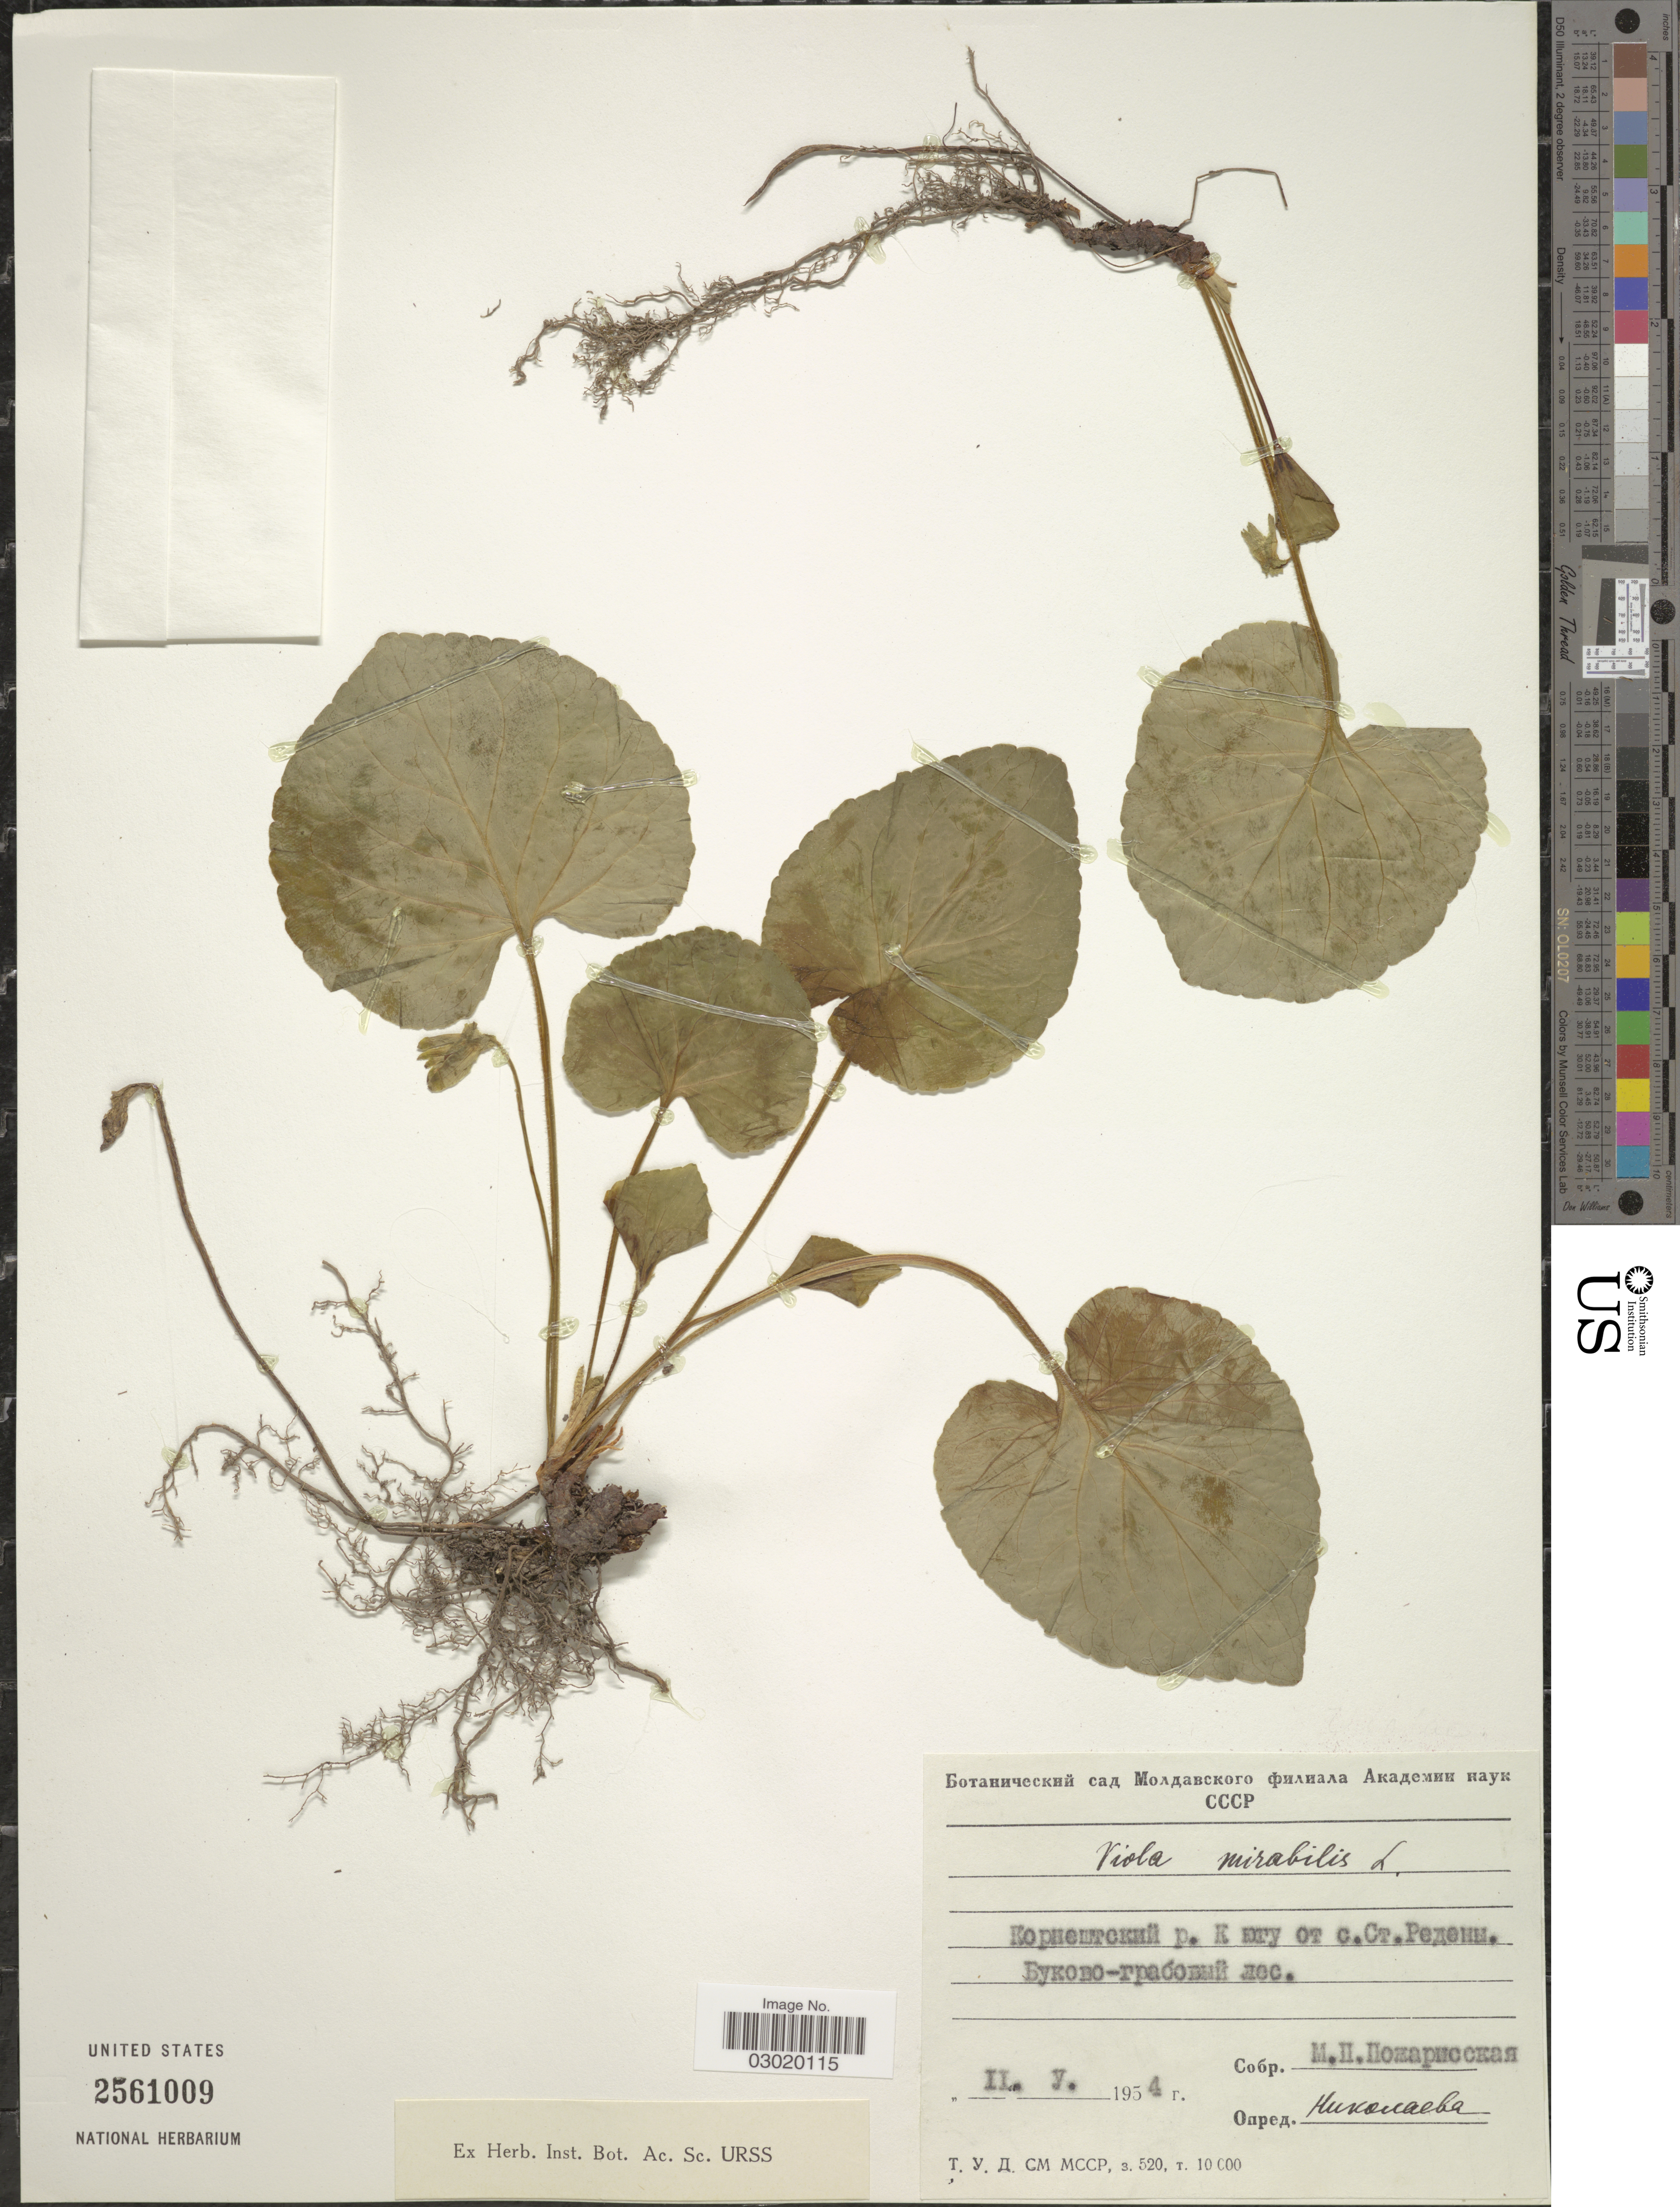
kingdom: Plantae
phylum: Tracheophyta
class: Magnoliopsida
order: Malpighiales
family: Violaceae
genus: Viola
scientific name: Viola mirabilis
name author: L.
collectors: M. Pozharisskaya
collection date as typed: II. Y. 1954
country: Moldova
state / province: Ungheni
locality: S of Redeny Station.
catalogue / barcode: US 2561009